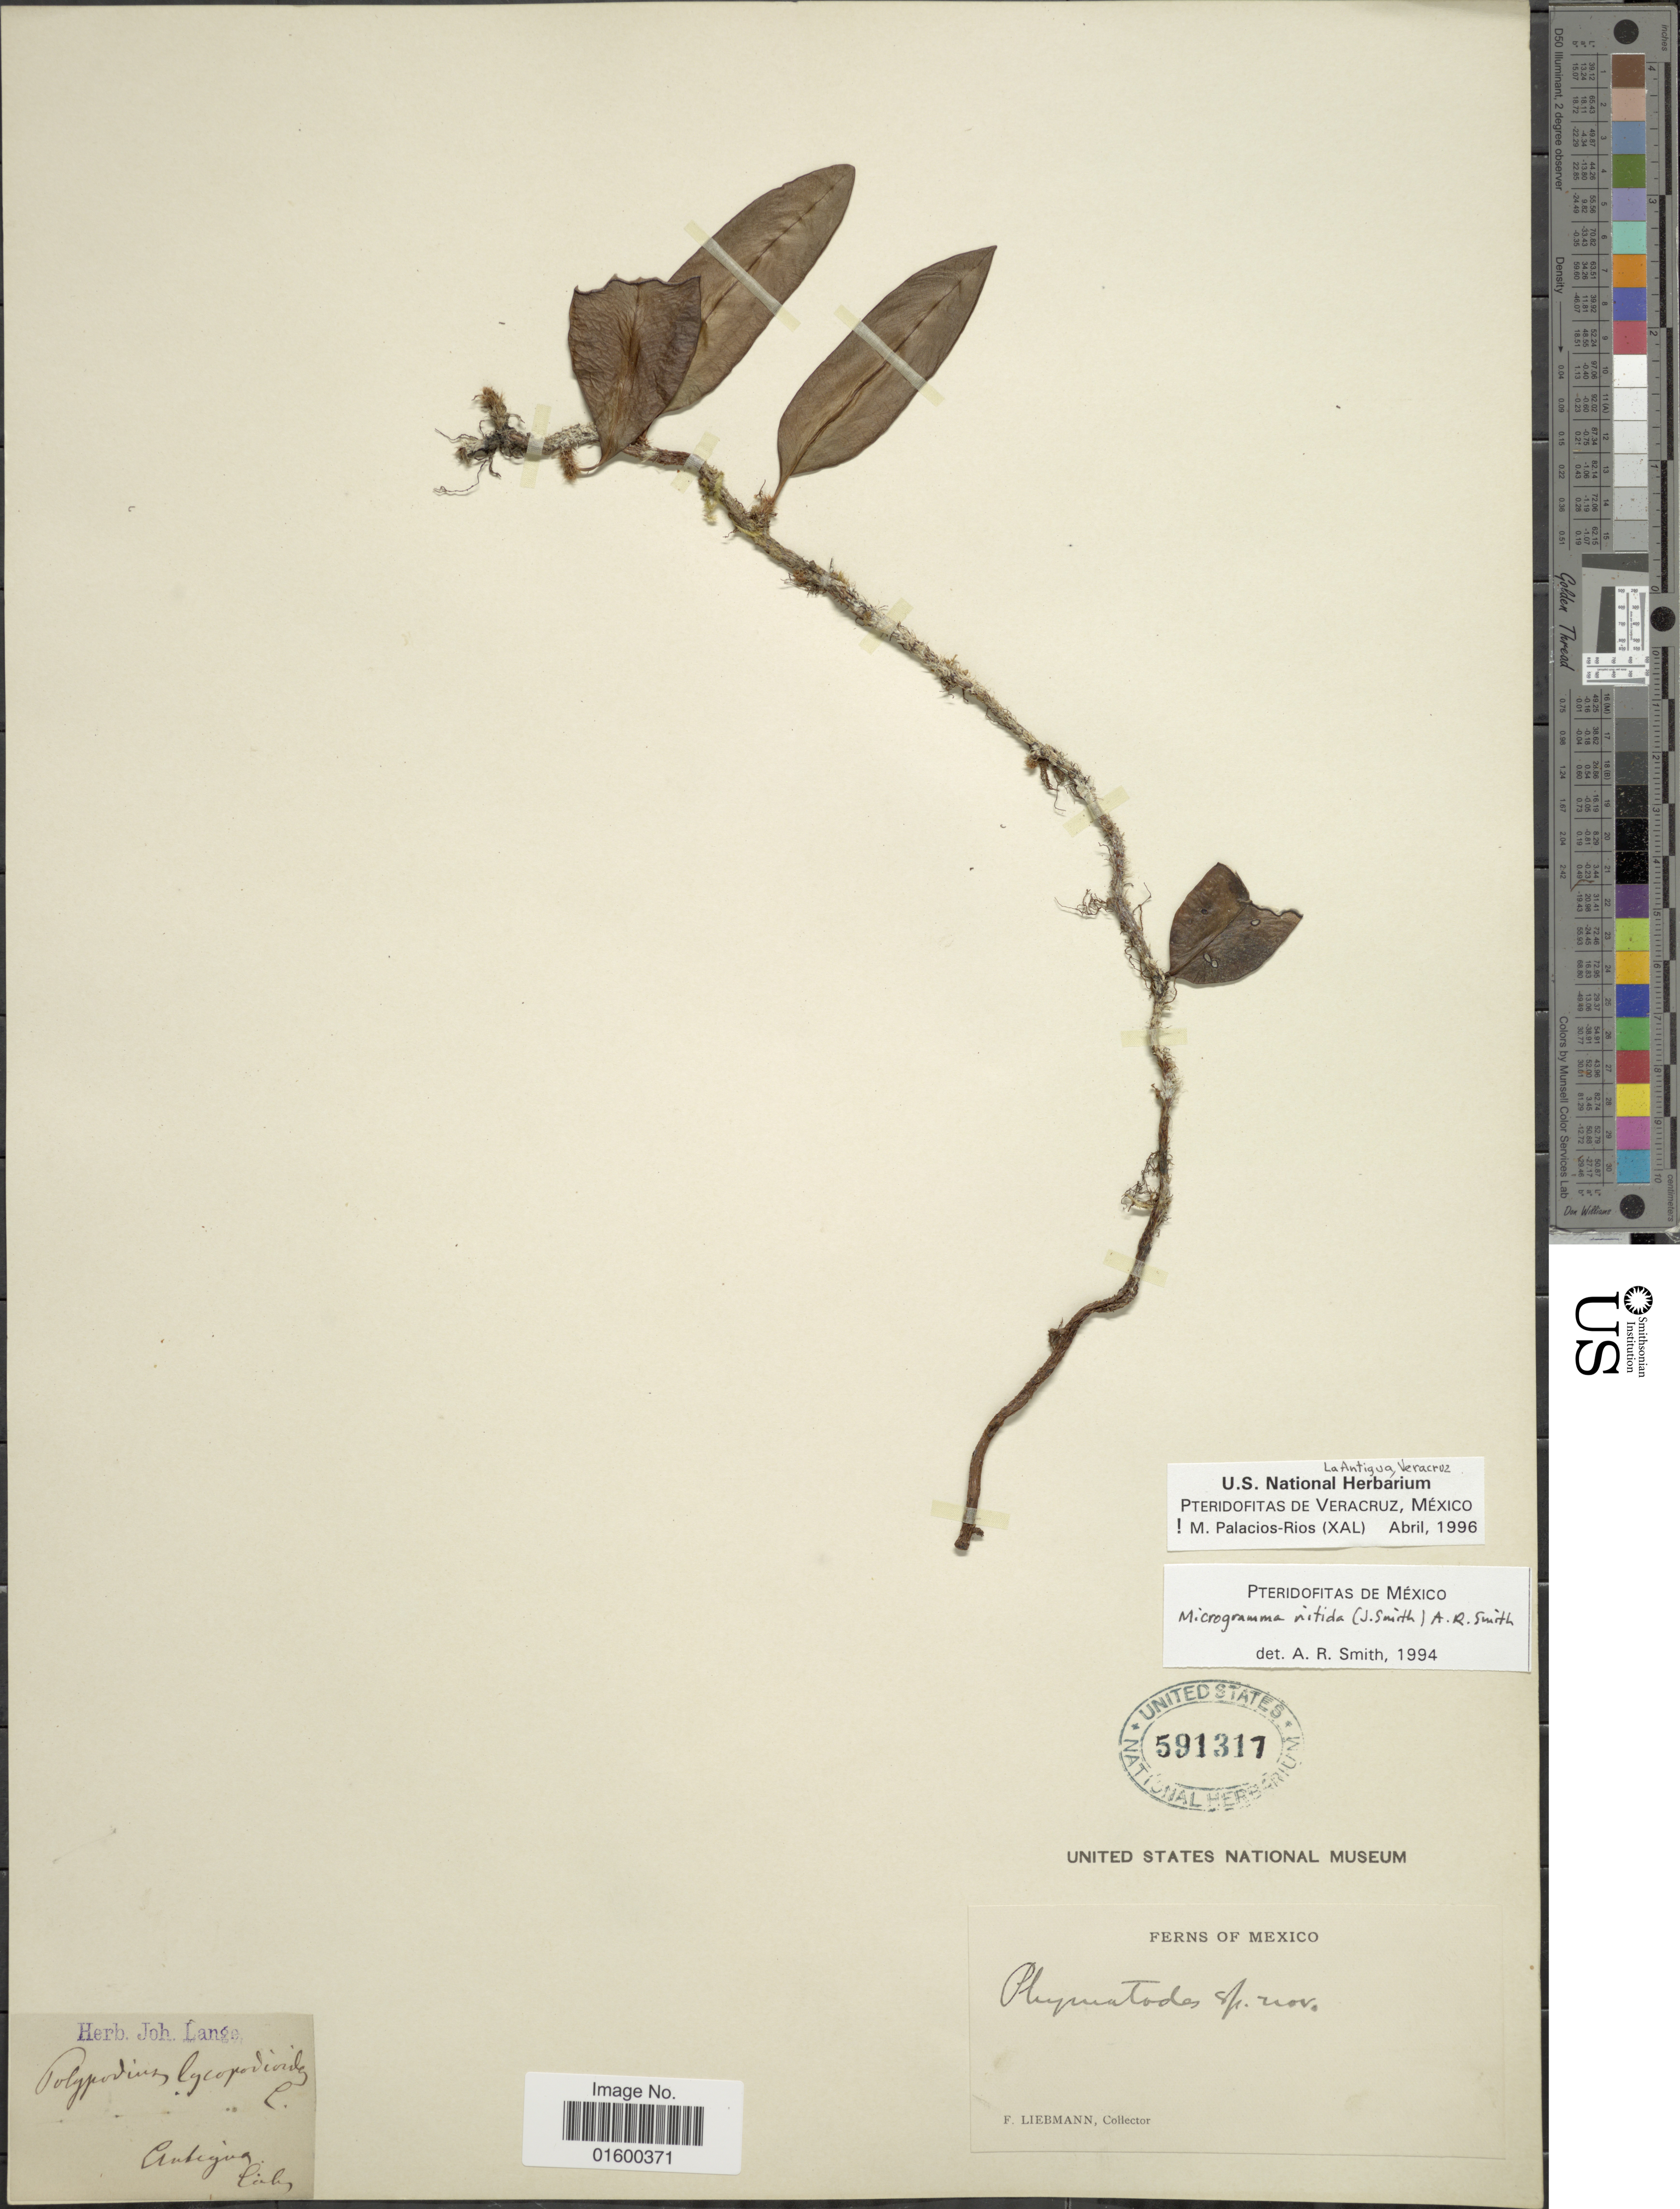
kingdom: Plantae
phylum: Tracheophyta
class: Polypodiopsida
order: Polypodiales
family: Polypodiaceae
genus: Microgramma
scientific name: Microgramma nitida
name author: (J. Sm.) A.R. Sm.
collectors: F. Liebmann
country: Mexico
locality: Antigua Lake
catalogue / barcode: US 591317